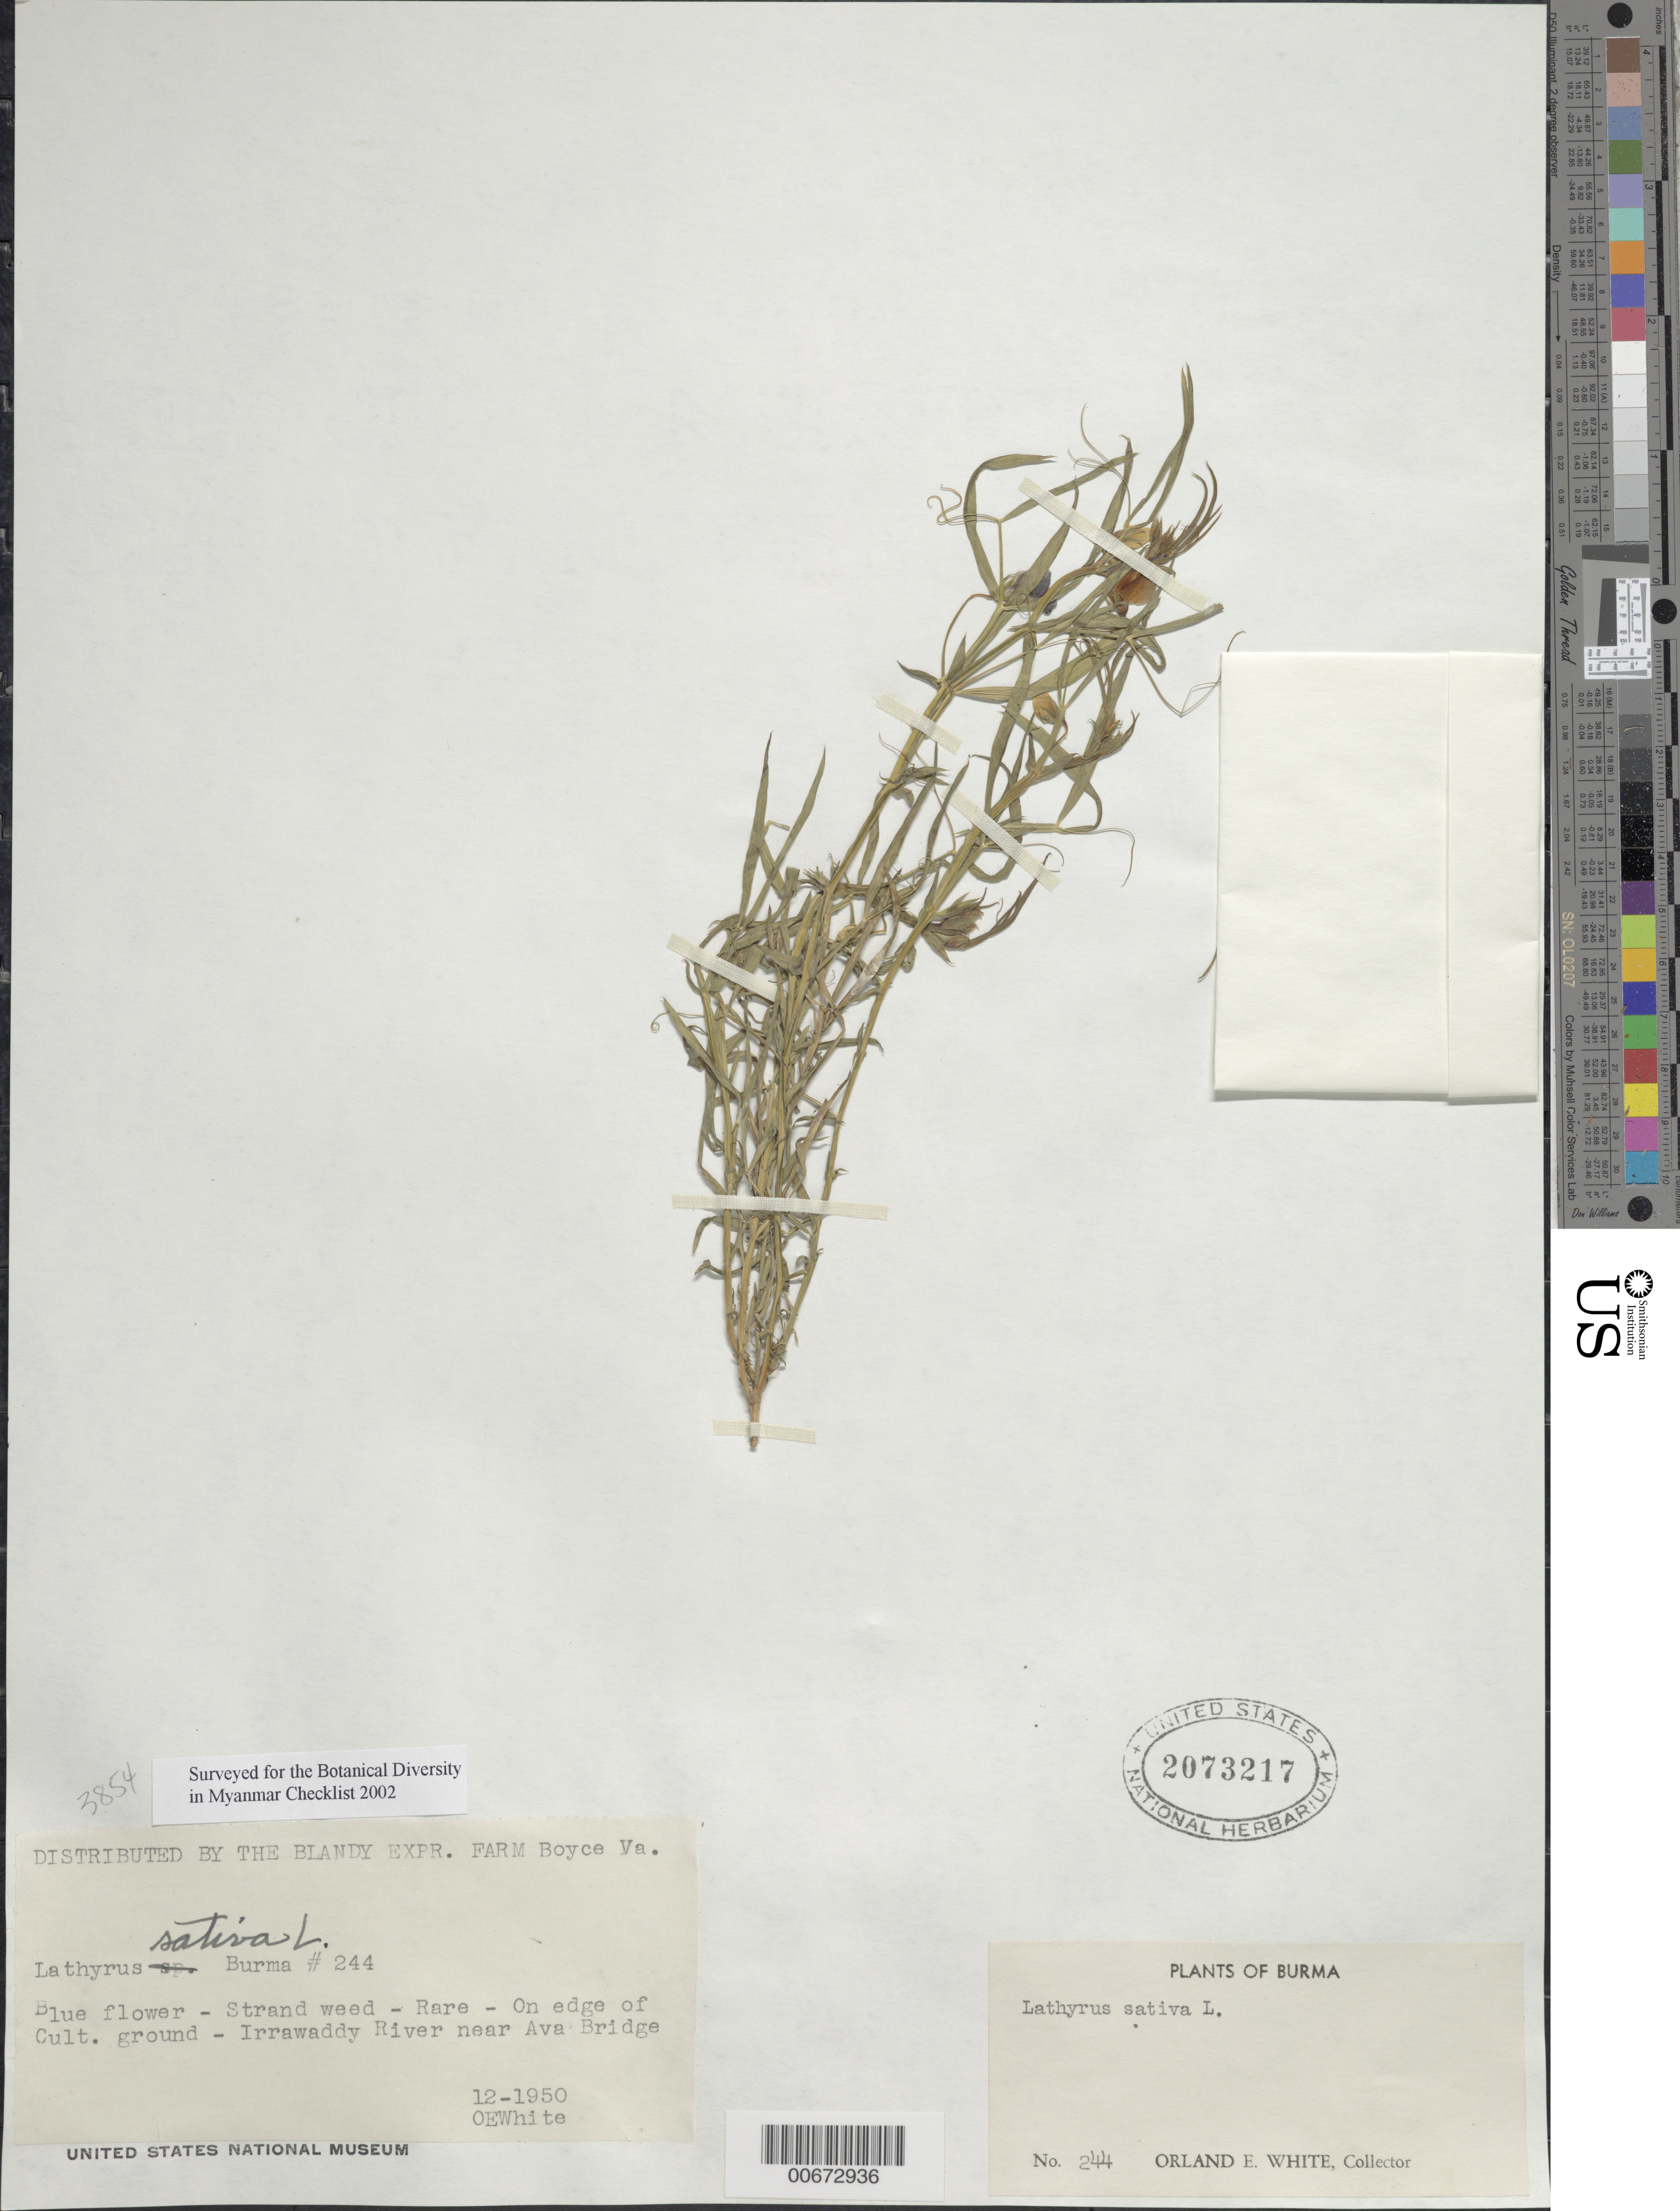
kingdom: Plantae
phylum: Tracheophyta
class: Magnoliopsida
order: Fabales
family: Fabaceae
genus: Lathyrus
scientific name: Lathyrus sativus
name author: L.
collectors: O. E. White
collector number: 244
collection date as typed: Dec 1950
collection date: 1950-12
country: Myanmar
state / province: Ayeyarwady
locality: Irrawaddy River near Ava Bridge.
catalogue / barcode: US 2073217